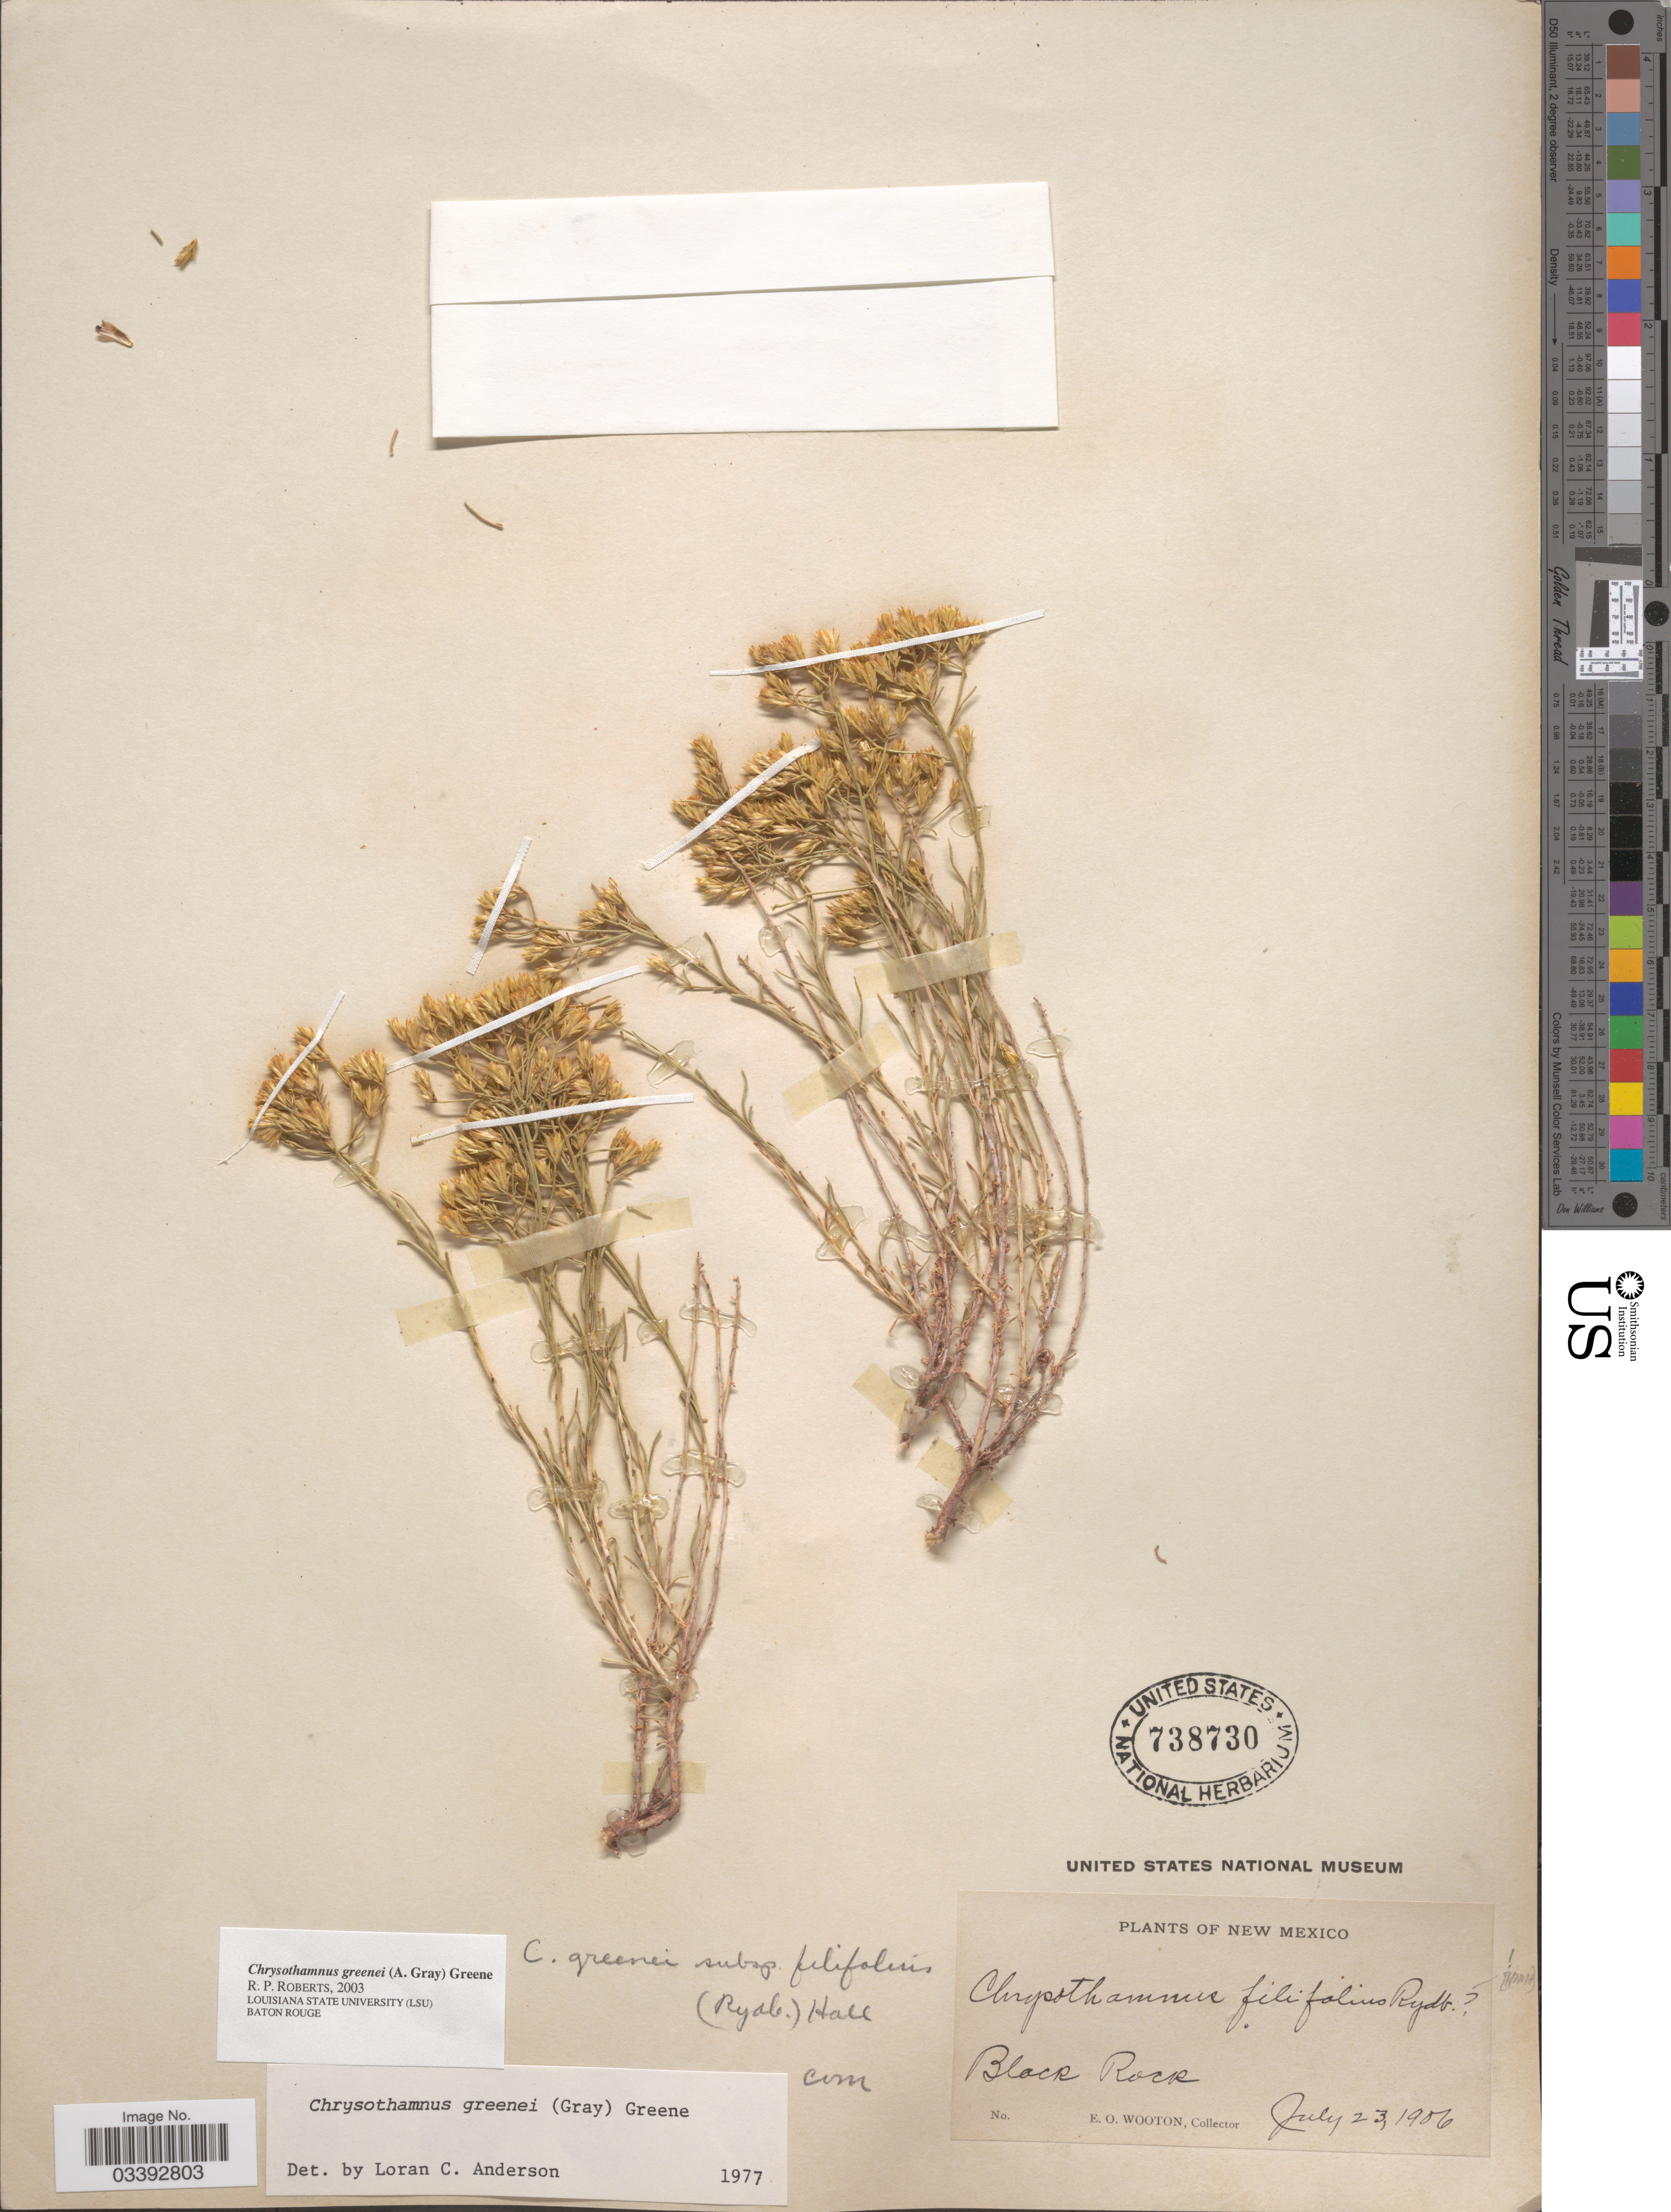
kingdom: Plantae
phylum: Tracheophyta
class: Magnoliopsida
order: Asterales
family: Asteraceae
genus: Chrysothamnus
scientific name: Chrysothamnus greenei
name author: (A. Gray) Greene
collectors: E. O. Wooton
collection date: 1906-07-23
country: United States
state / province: New Mexico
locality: Black Rock.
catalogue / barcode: US 738730